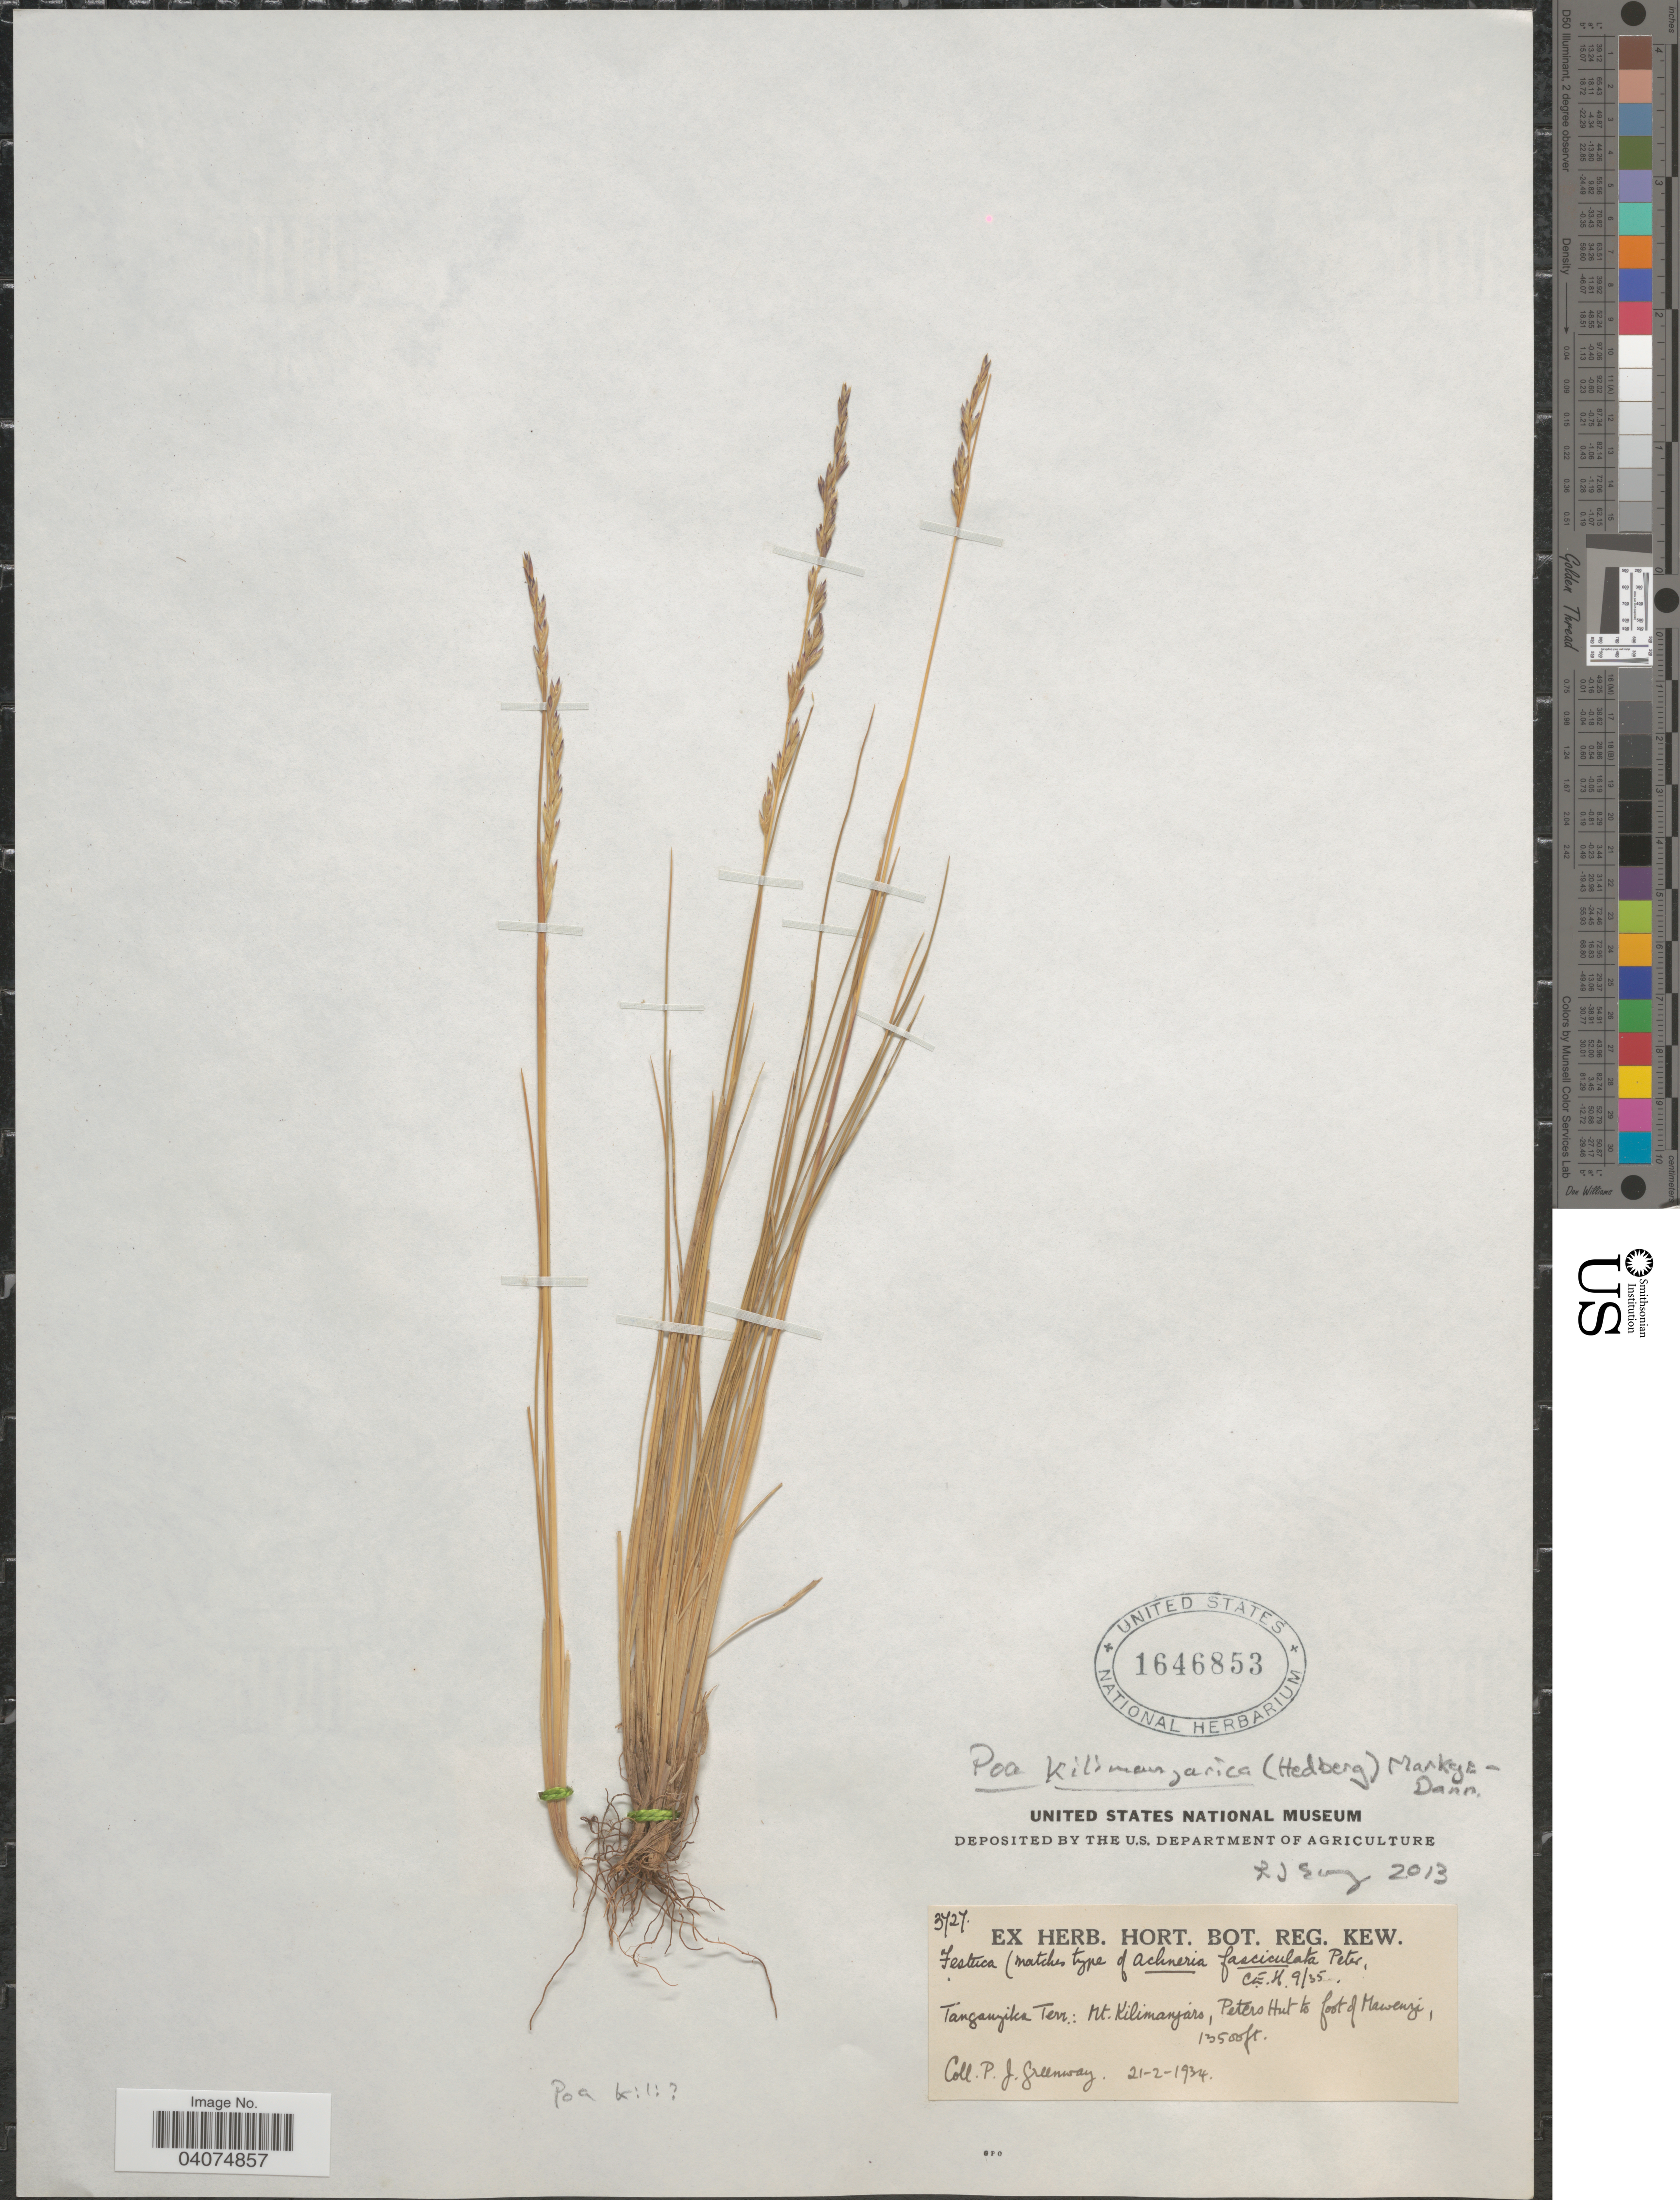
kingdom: Plantae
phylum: Tracheophyta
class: Liliopsida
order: Poales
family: Poaceae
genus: Poa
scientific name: Poa kilimanjarica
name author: (Hedberg) Markgr.-Dann.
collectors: P. J. Greenway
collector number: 3727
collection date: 1934-02-21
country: Tanzania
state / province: Kilimanjaro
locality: Tanganyika Terr.: Mt. Kilimanjaro, Peters Hut to foot of Mawenzi.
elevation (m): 4115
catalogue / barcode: US 1646853